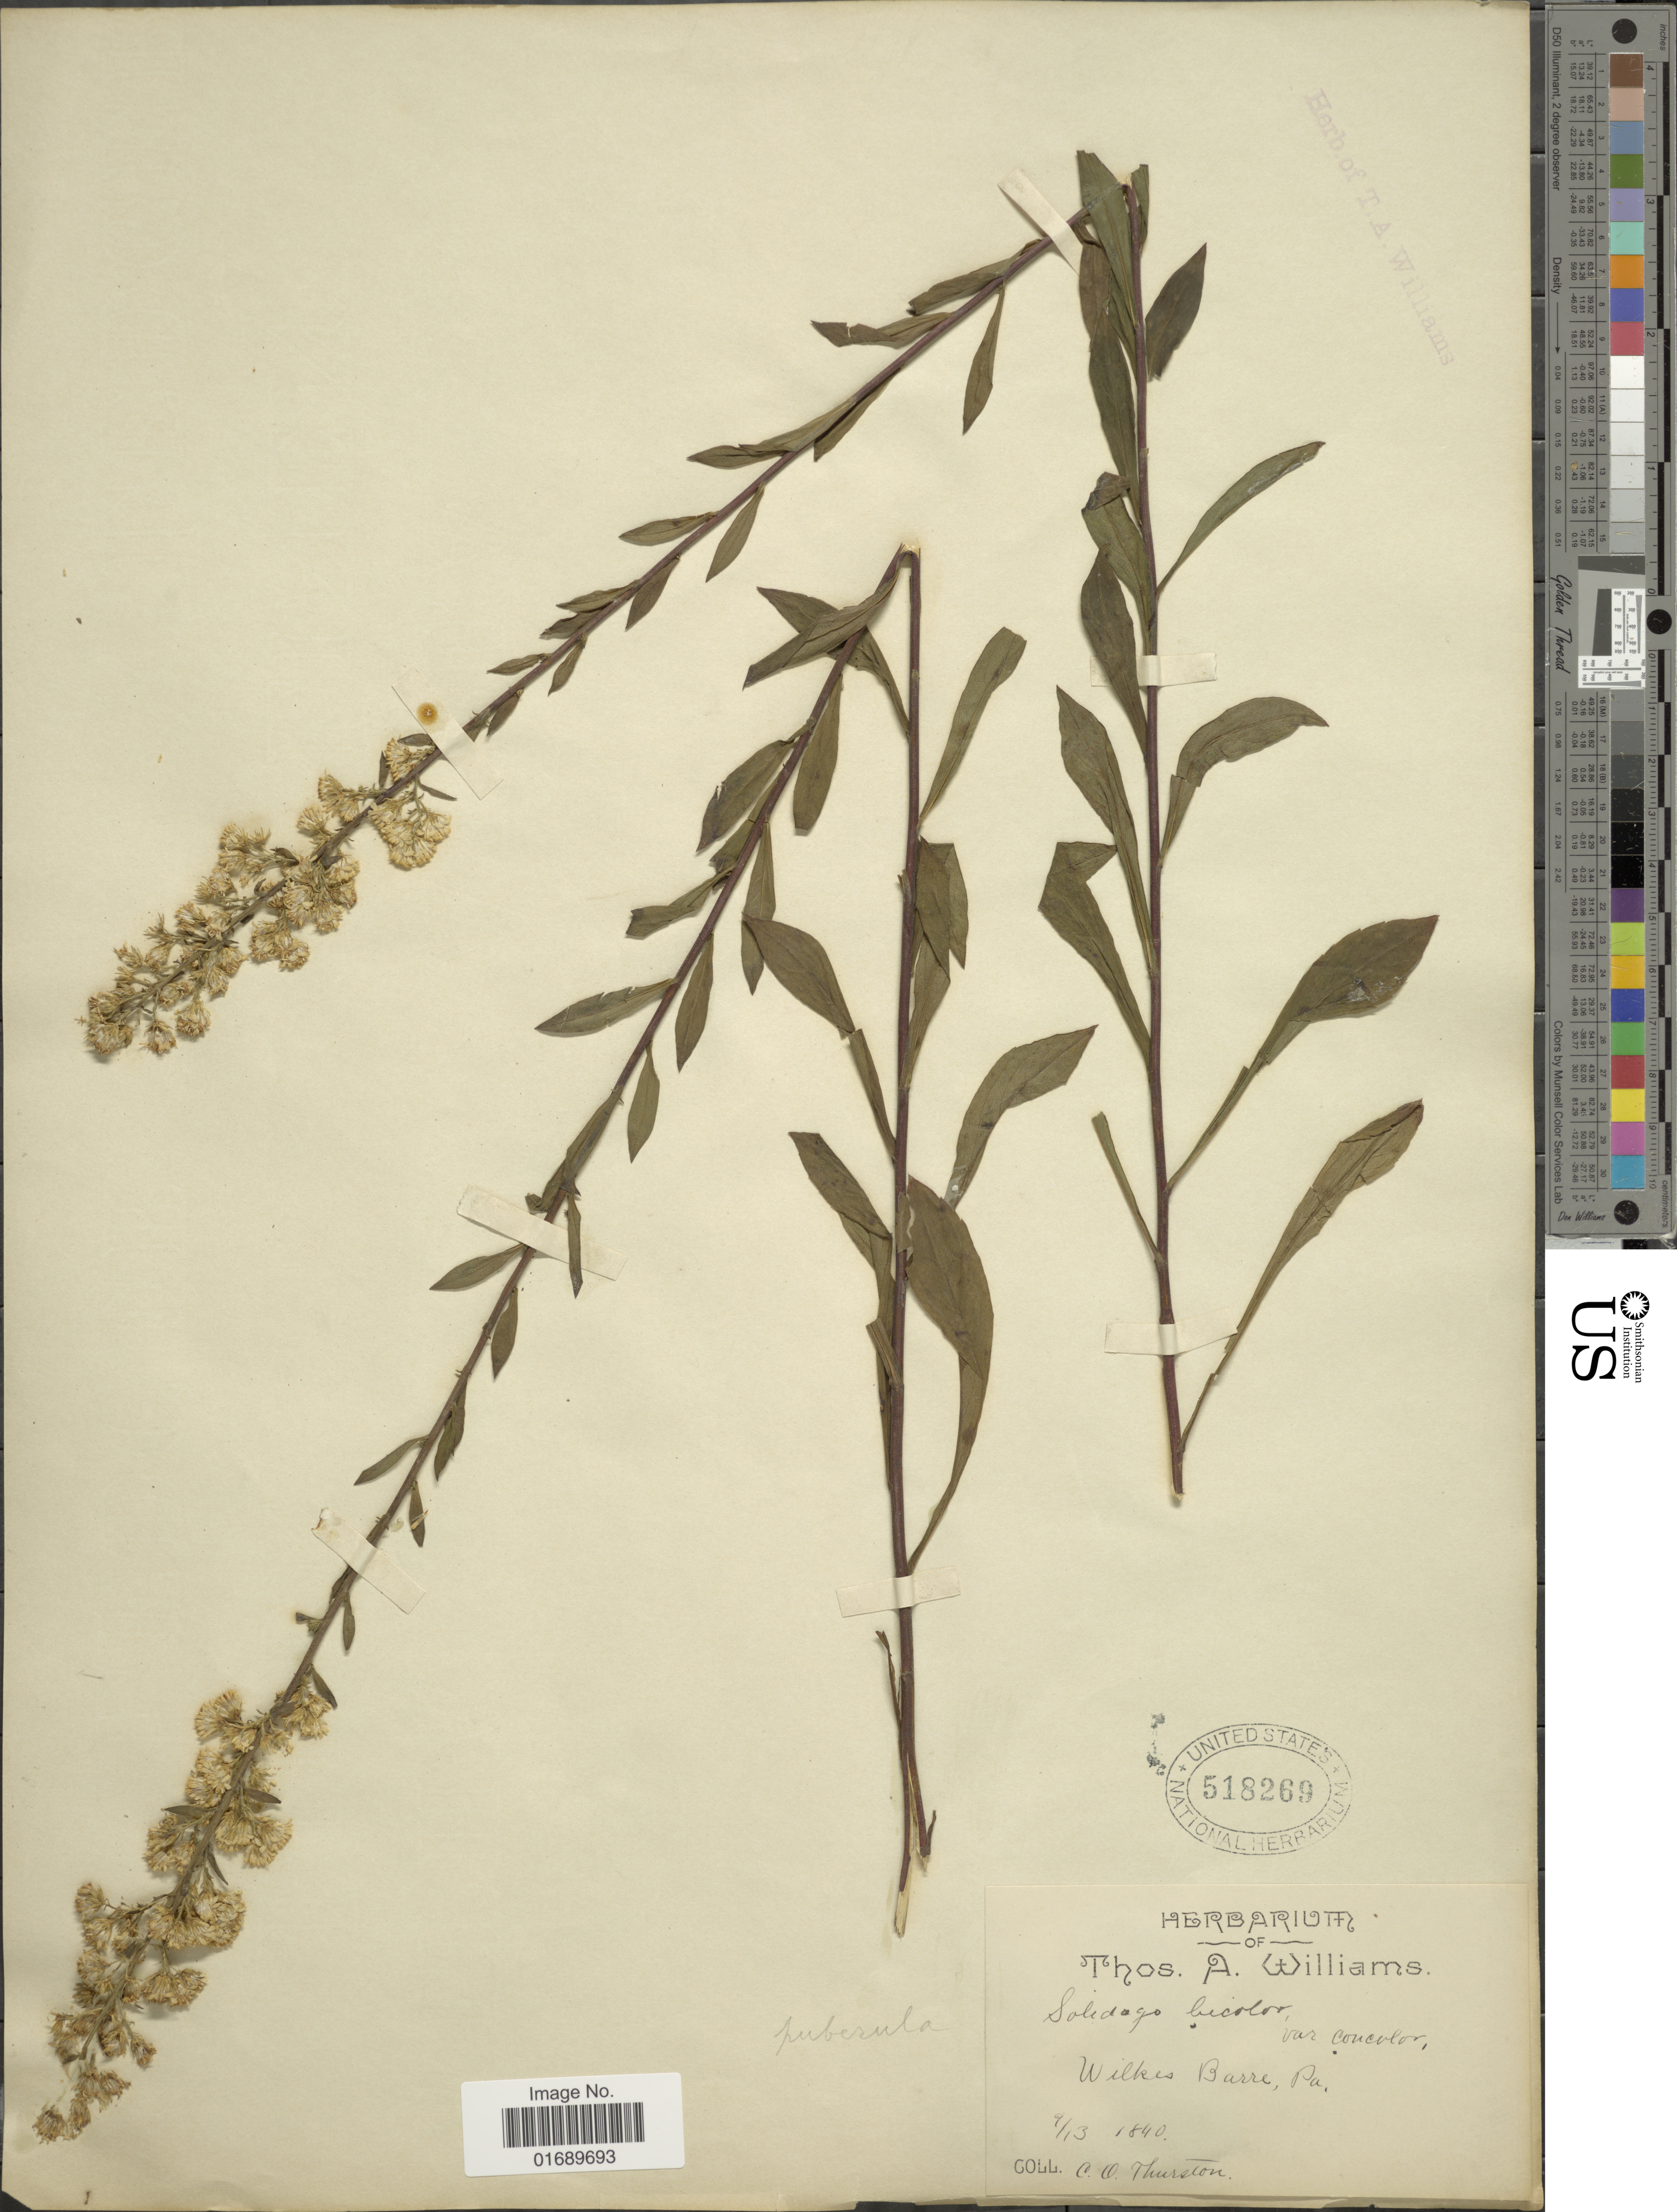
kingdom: Plantae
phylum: Tracheophyta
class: Magnoliopsida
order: Asterales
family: Asteraceae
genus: Solidago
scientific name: Solidago puberula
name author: Nutt.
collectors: C. Thurston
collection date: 1840-09-13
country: United States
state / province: Pennsylvania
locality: Wilkes Barre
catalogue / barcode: US 518269